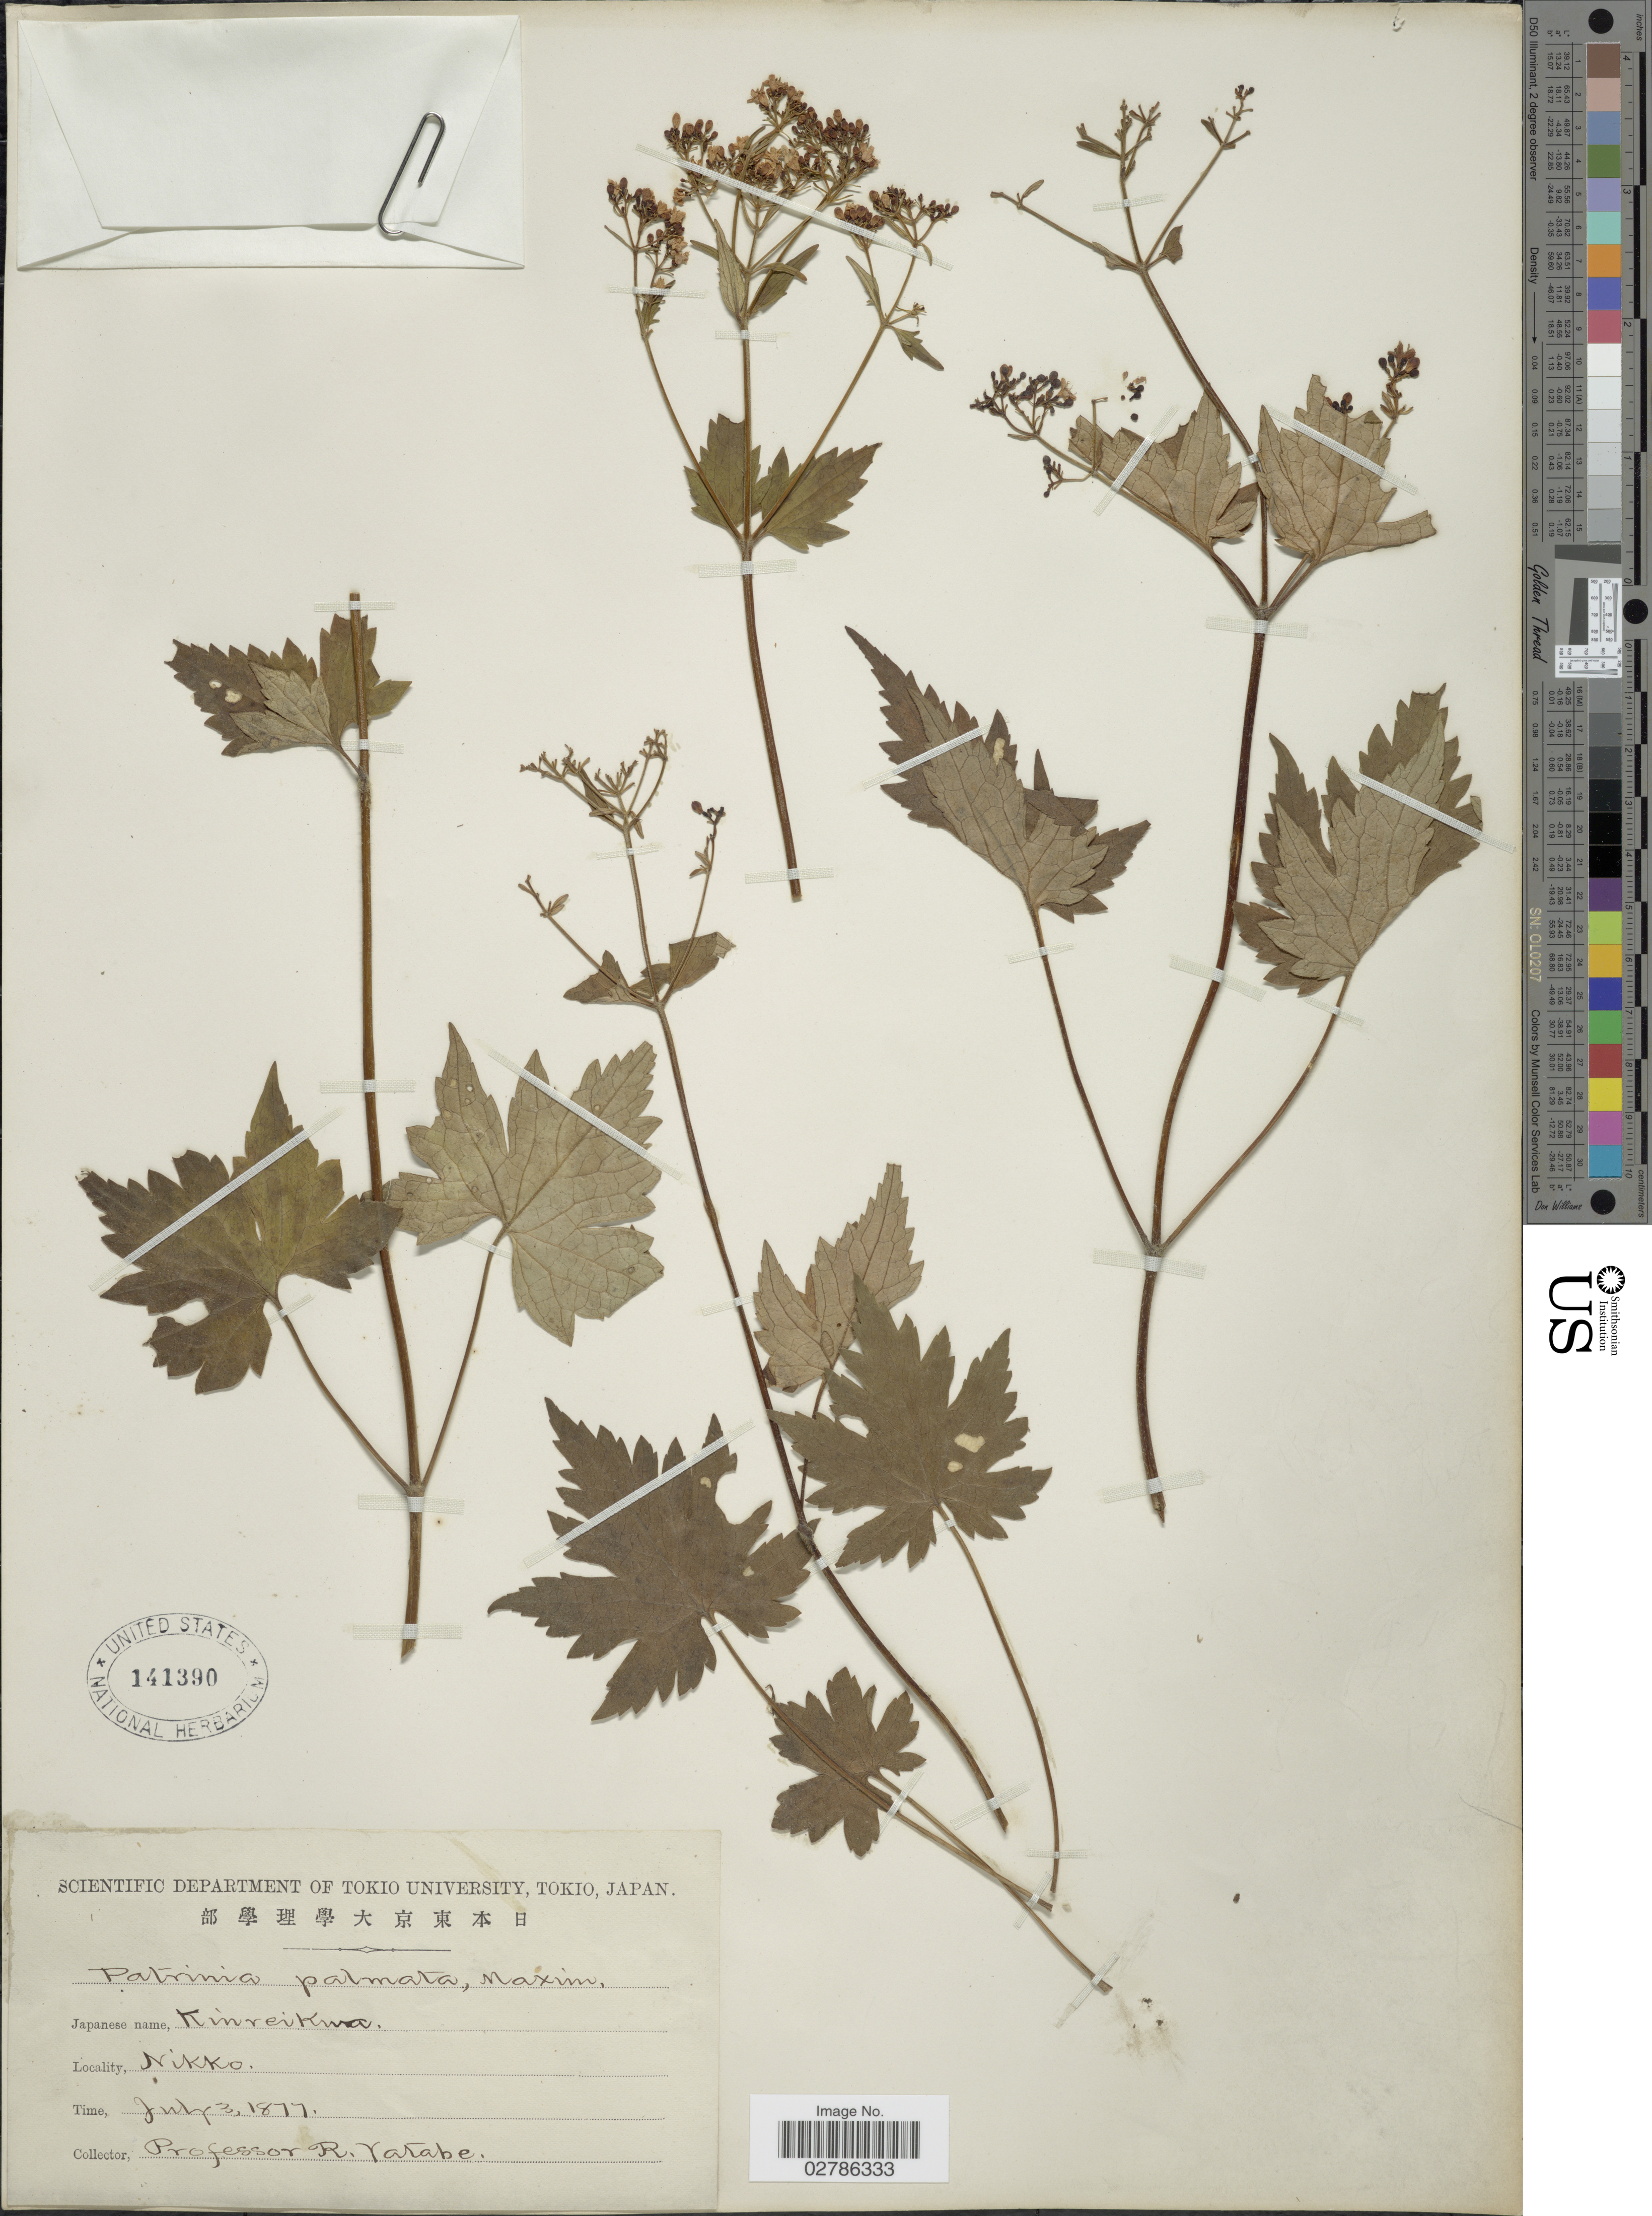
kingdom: Plantae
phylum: Tracheophyta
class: Magnoliopsida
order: Dipsacales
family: Caprifoliaceae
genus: Patrinia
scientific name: Patrinia palmata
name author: Maxim.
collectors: R. Yatabe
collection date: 1877-07-03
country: Japan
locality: Nikko.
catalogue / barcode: US 141390